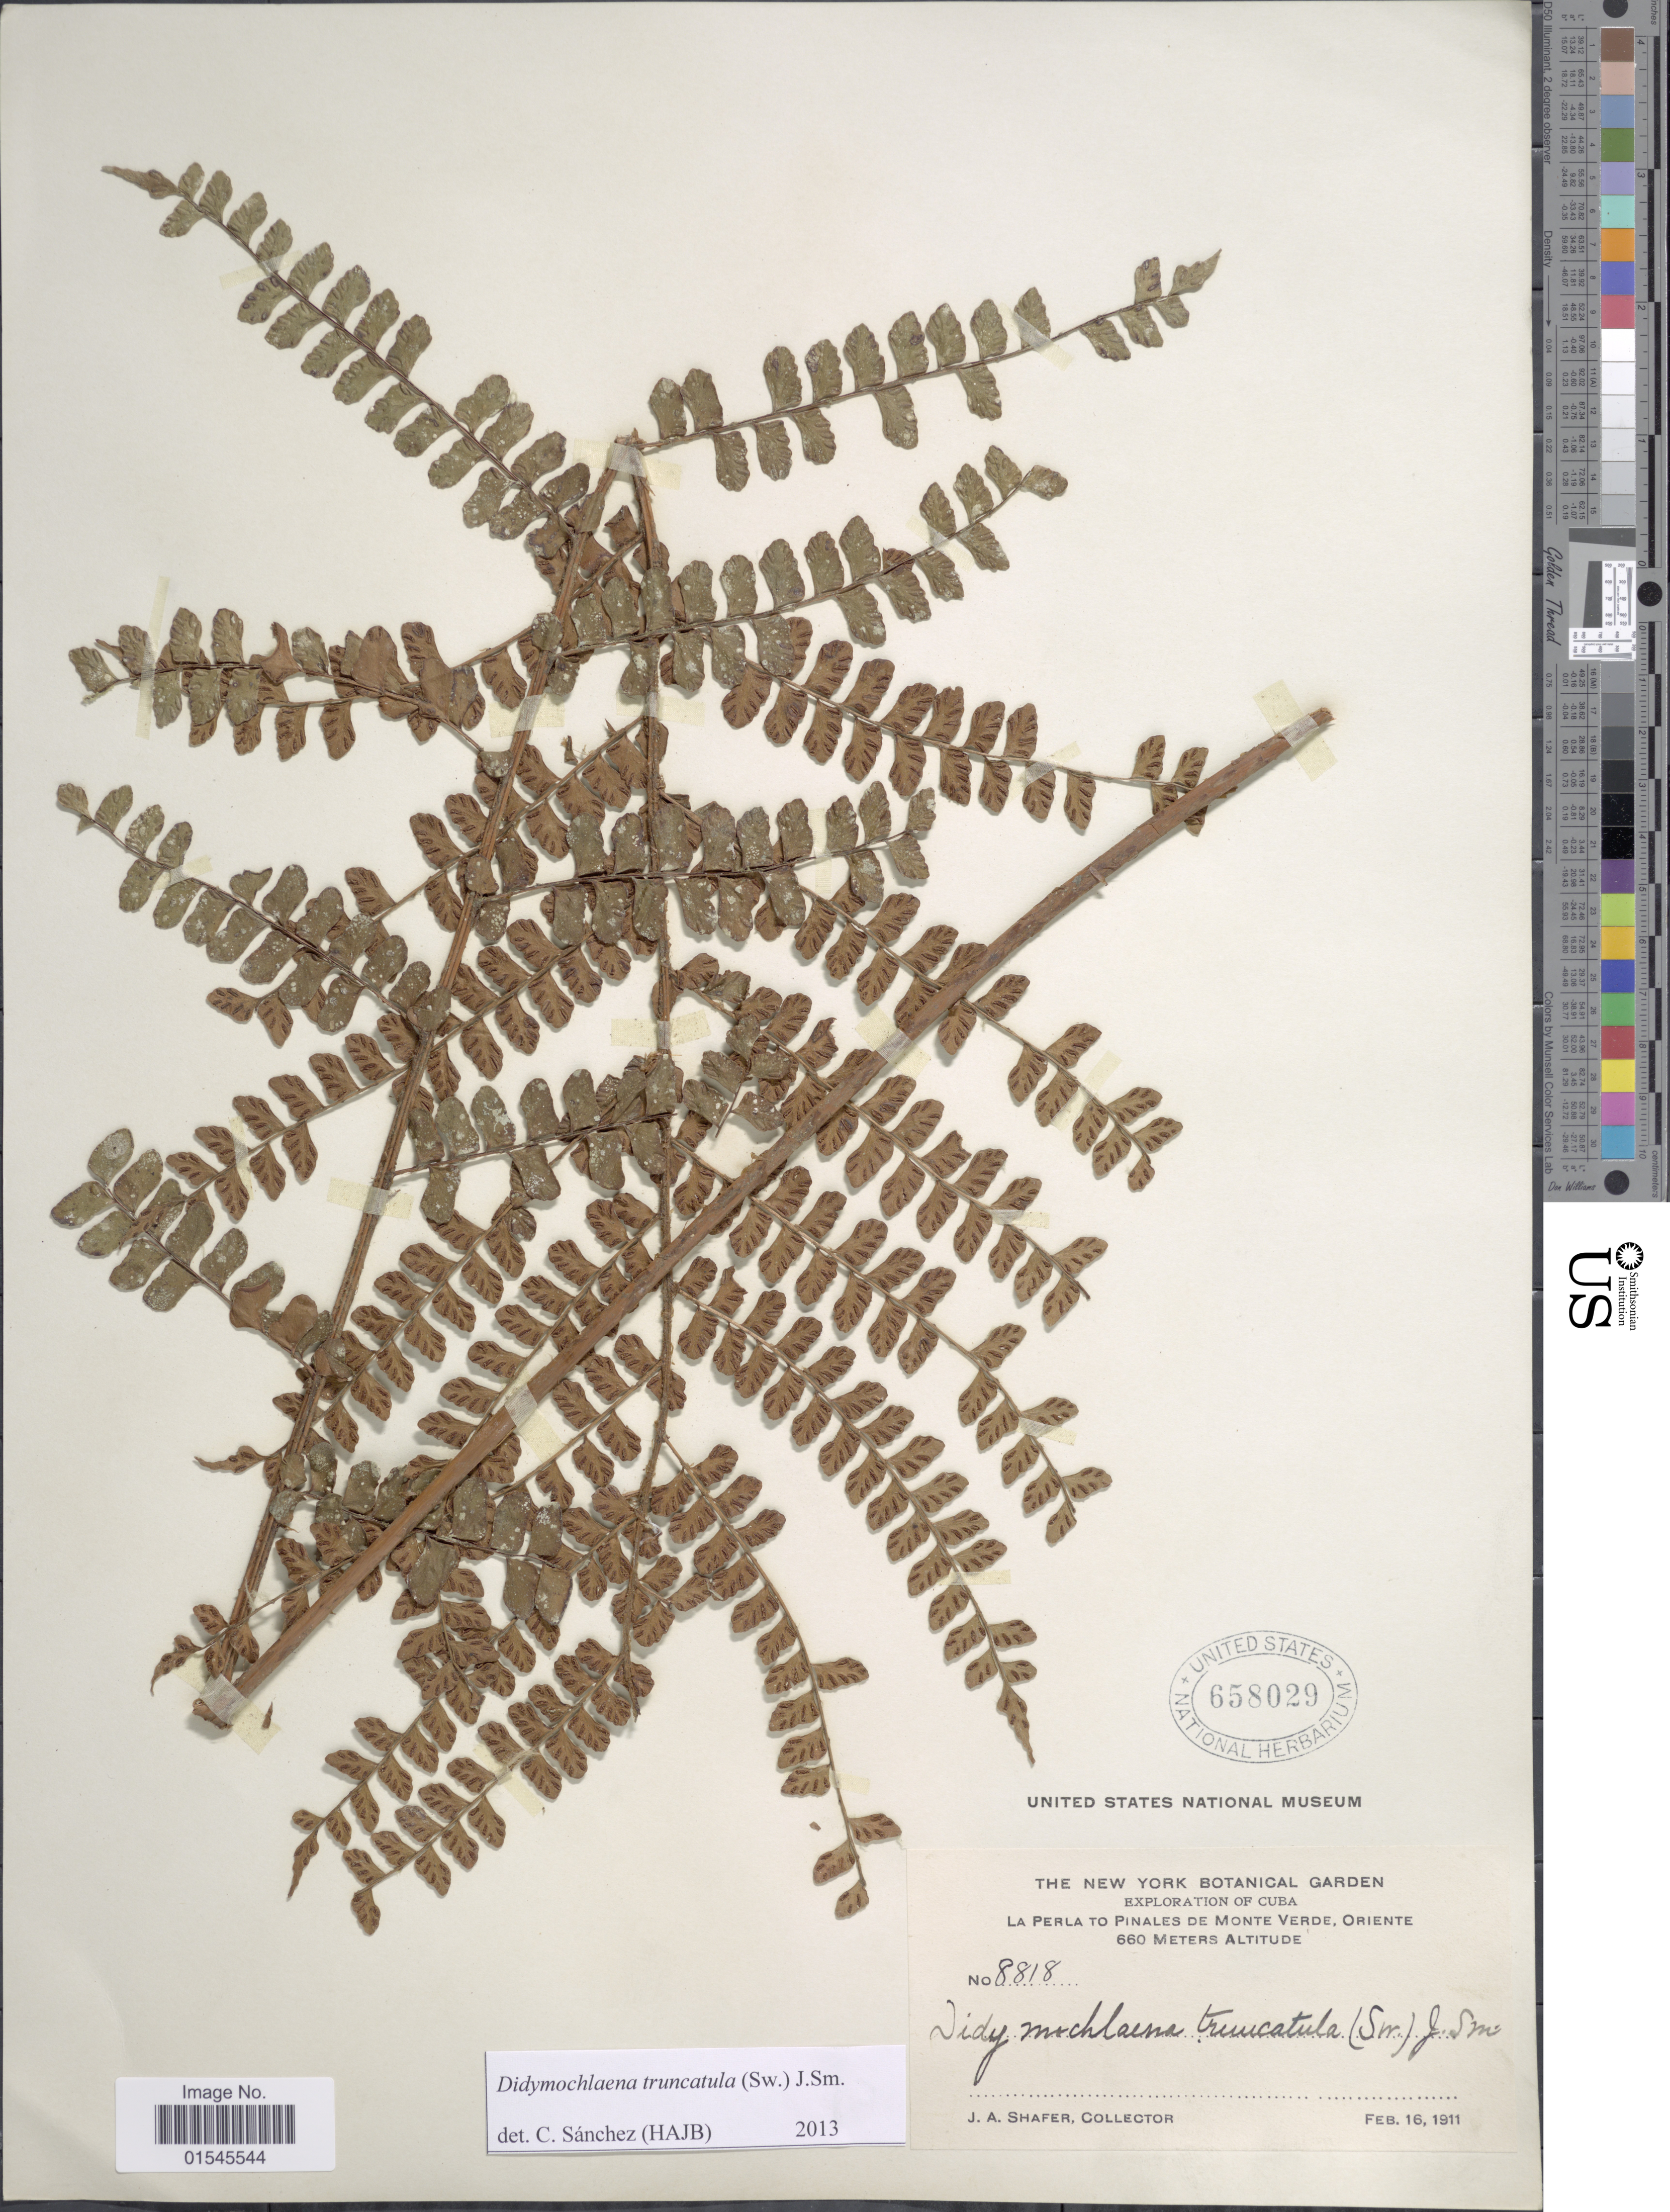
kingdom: Plantae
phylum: Tracheophyta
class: Polypodiopsida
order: Polypodiales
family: Didymochlaenaceae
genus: Didymochlaena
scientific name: Didymochlaena truncatula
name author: (Sw.) J. Sm.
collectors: J. A. Shafer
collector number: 8818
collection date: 1911-02-16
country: Cuba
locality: La Perla to Pinales de Monte Verde, Oriente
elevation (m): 660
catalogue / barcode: US 658029